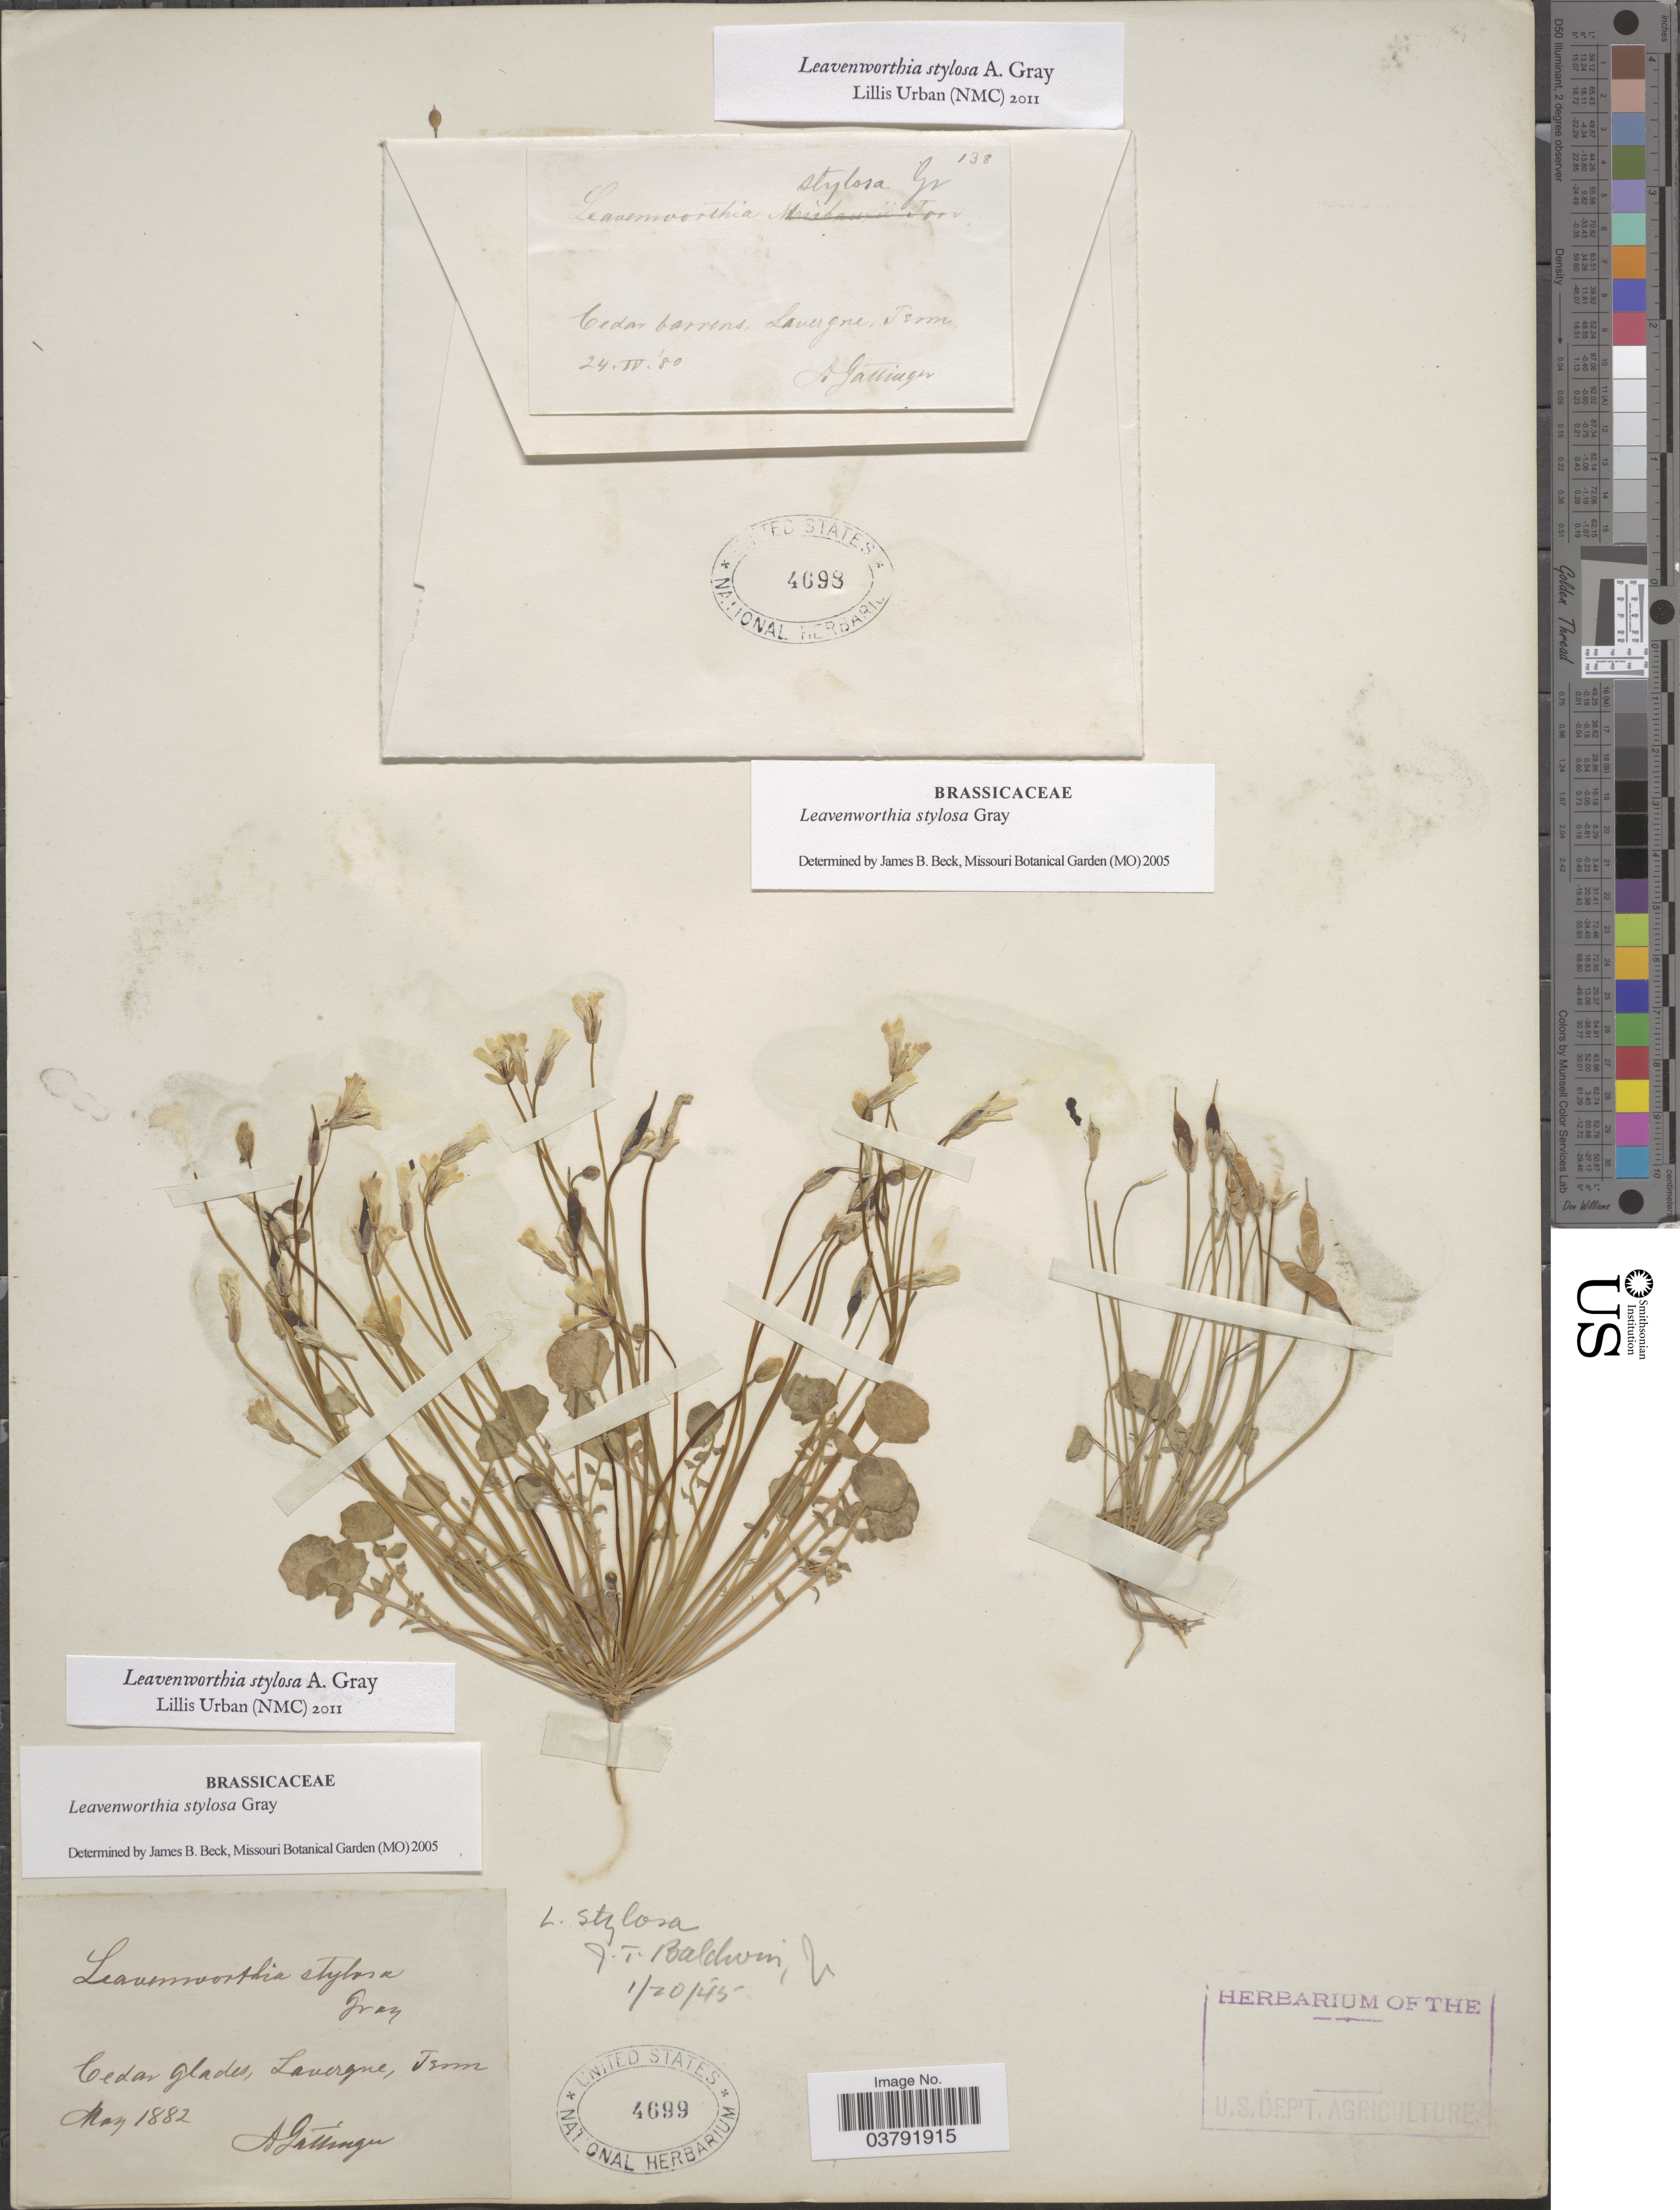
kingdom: Plantae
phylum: Tracheophyta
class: Magnoliopsida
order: Brassicales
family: Brassicaceae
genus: Leavenworthia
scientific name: Leavenworthia stylosa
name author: A. Gray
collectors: A. Gattinger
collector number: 138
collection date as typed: Transcribed d/m/y: 24/4/80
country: United States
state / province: Tennessee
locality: Cedar barrens, Lavergne.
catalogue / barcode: US 4698